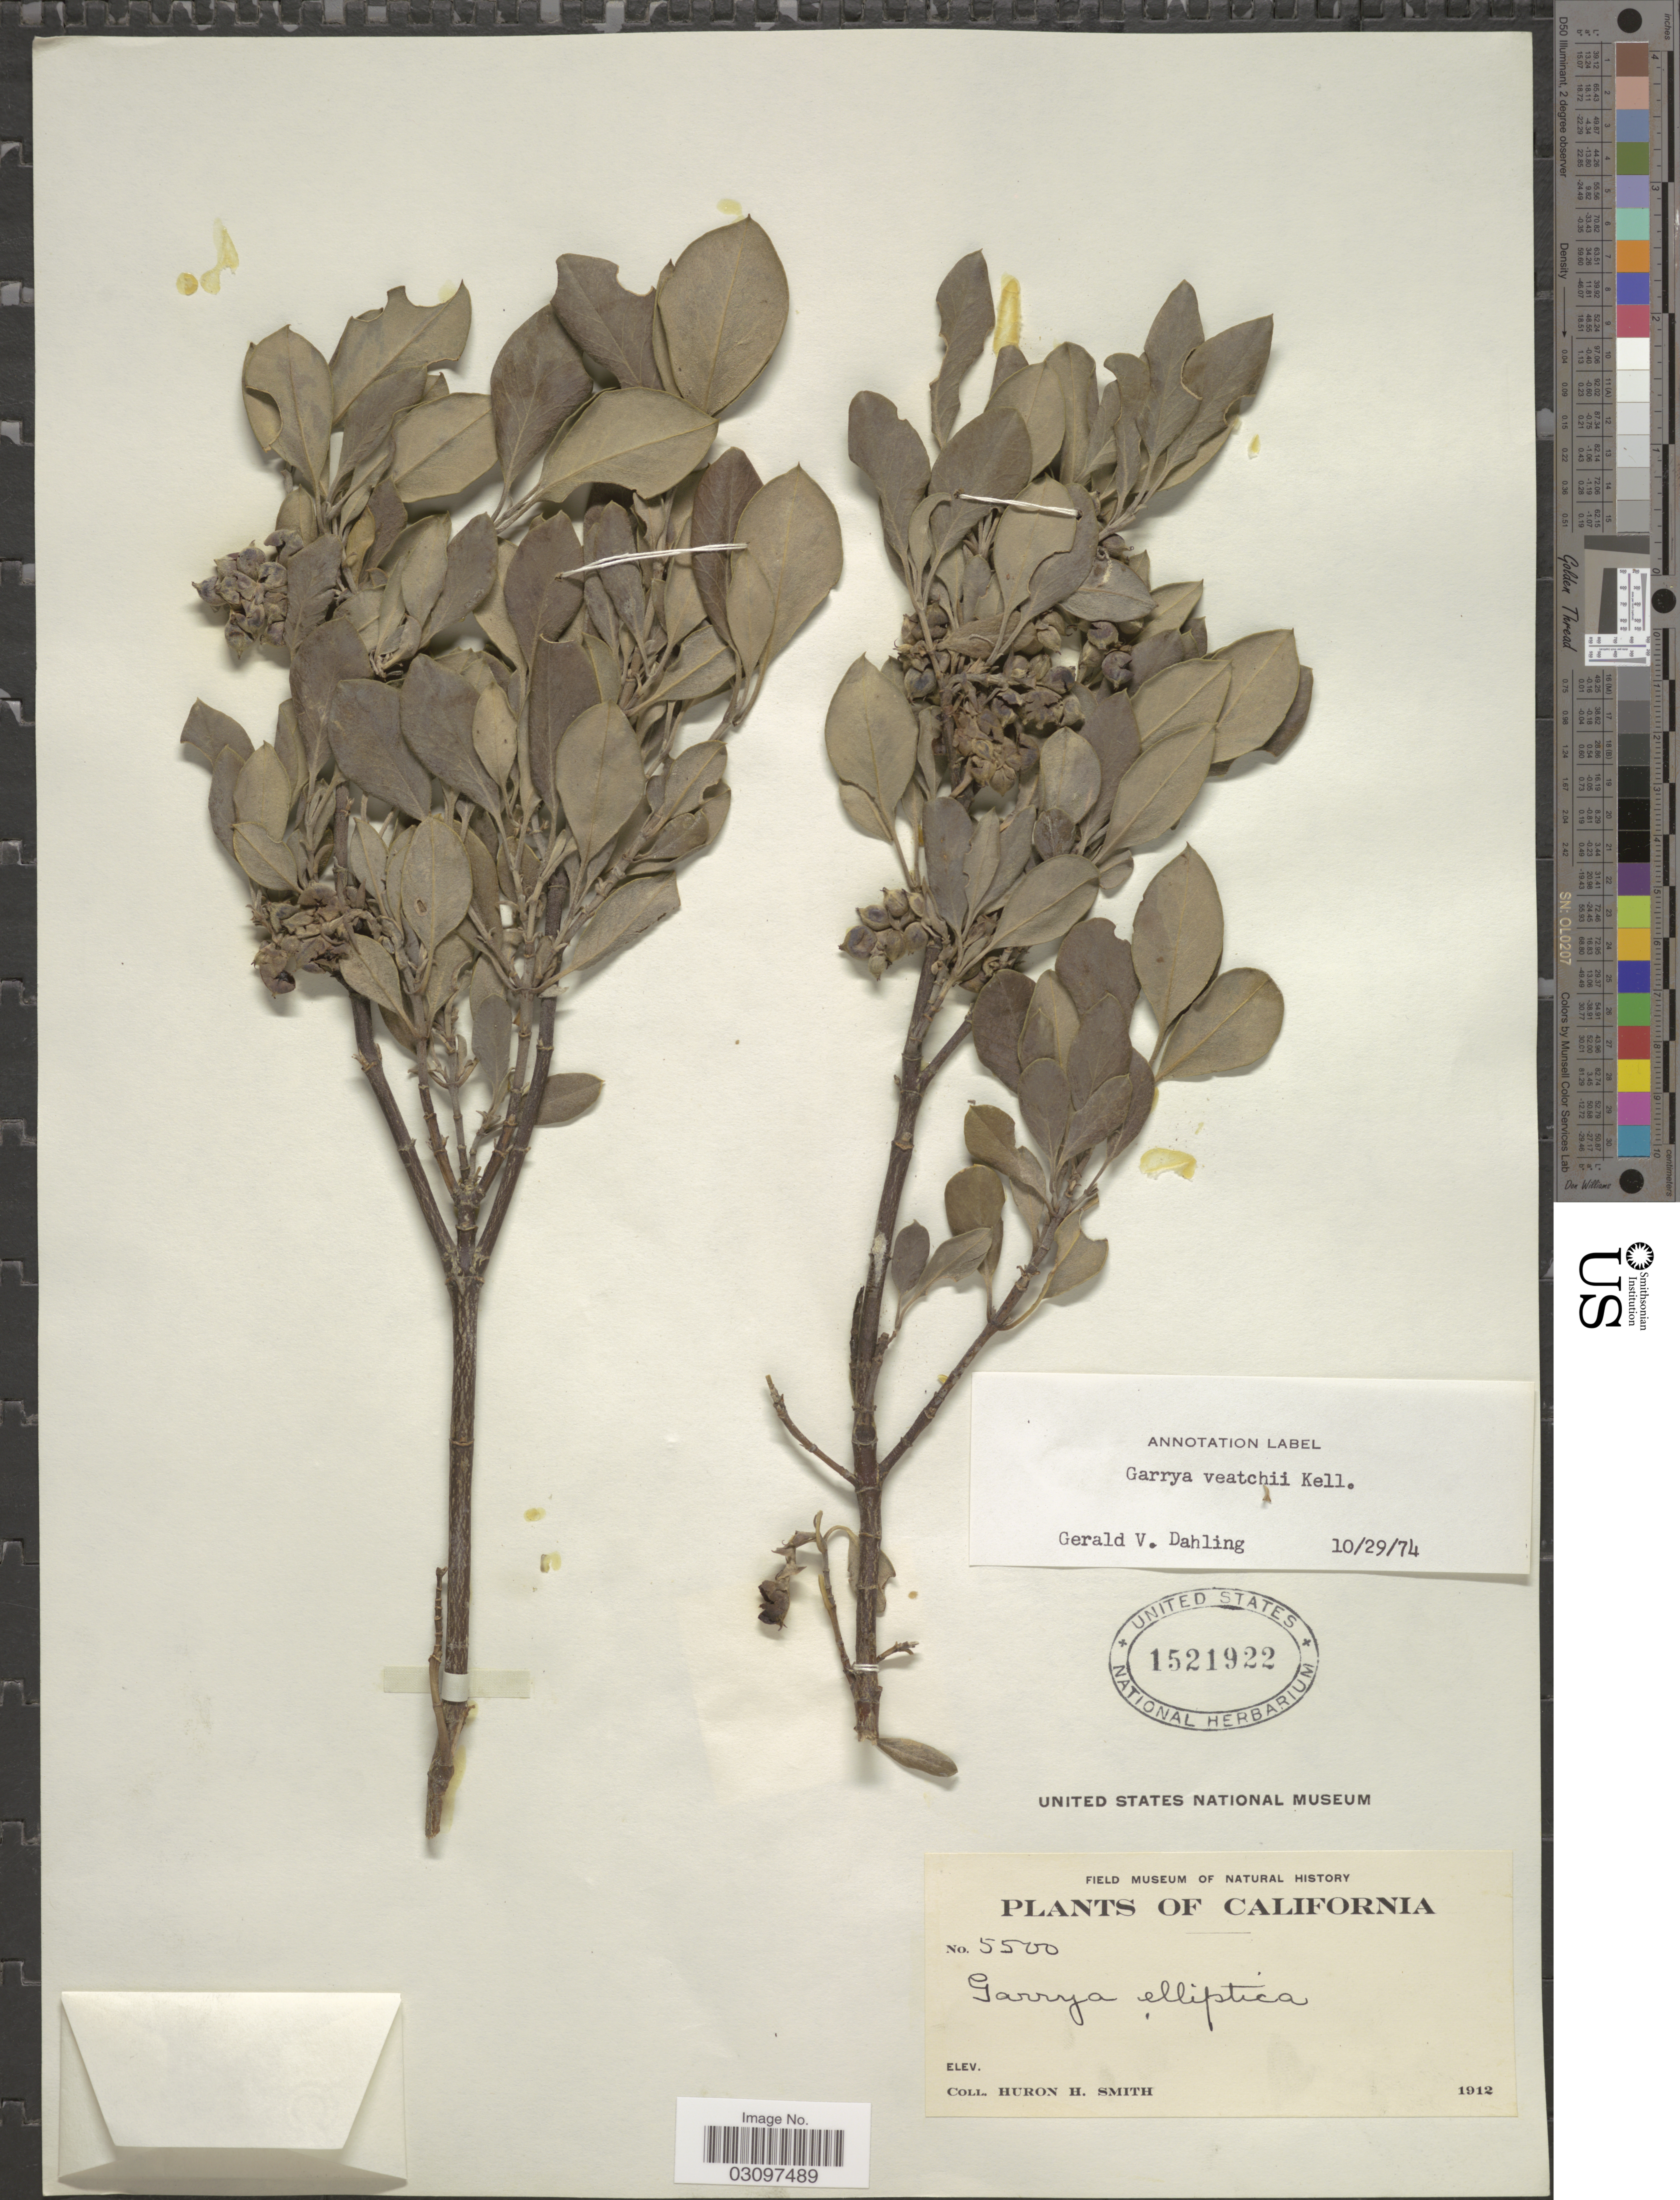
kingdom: Plantae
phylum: Tracheophyta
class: Magnoliopsida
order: Garryales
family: Garryaceae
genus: Garrya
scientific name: Garrya veatchii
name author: Kellogg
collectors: Huron H. Smith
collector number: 5500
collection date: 1912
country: United States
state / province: California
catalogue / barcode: US 1521922